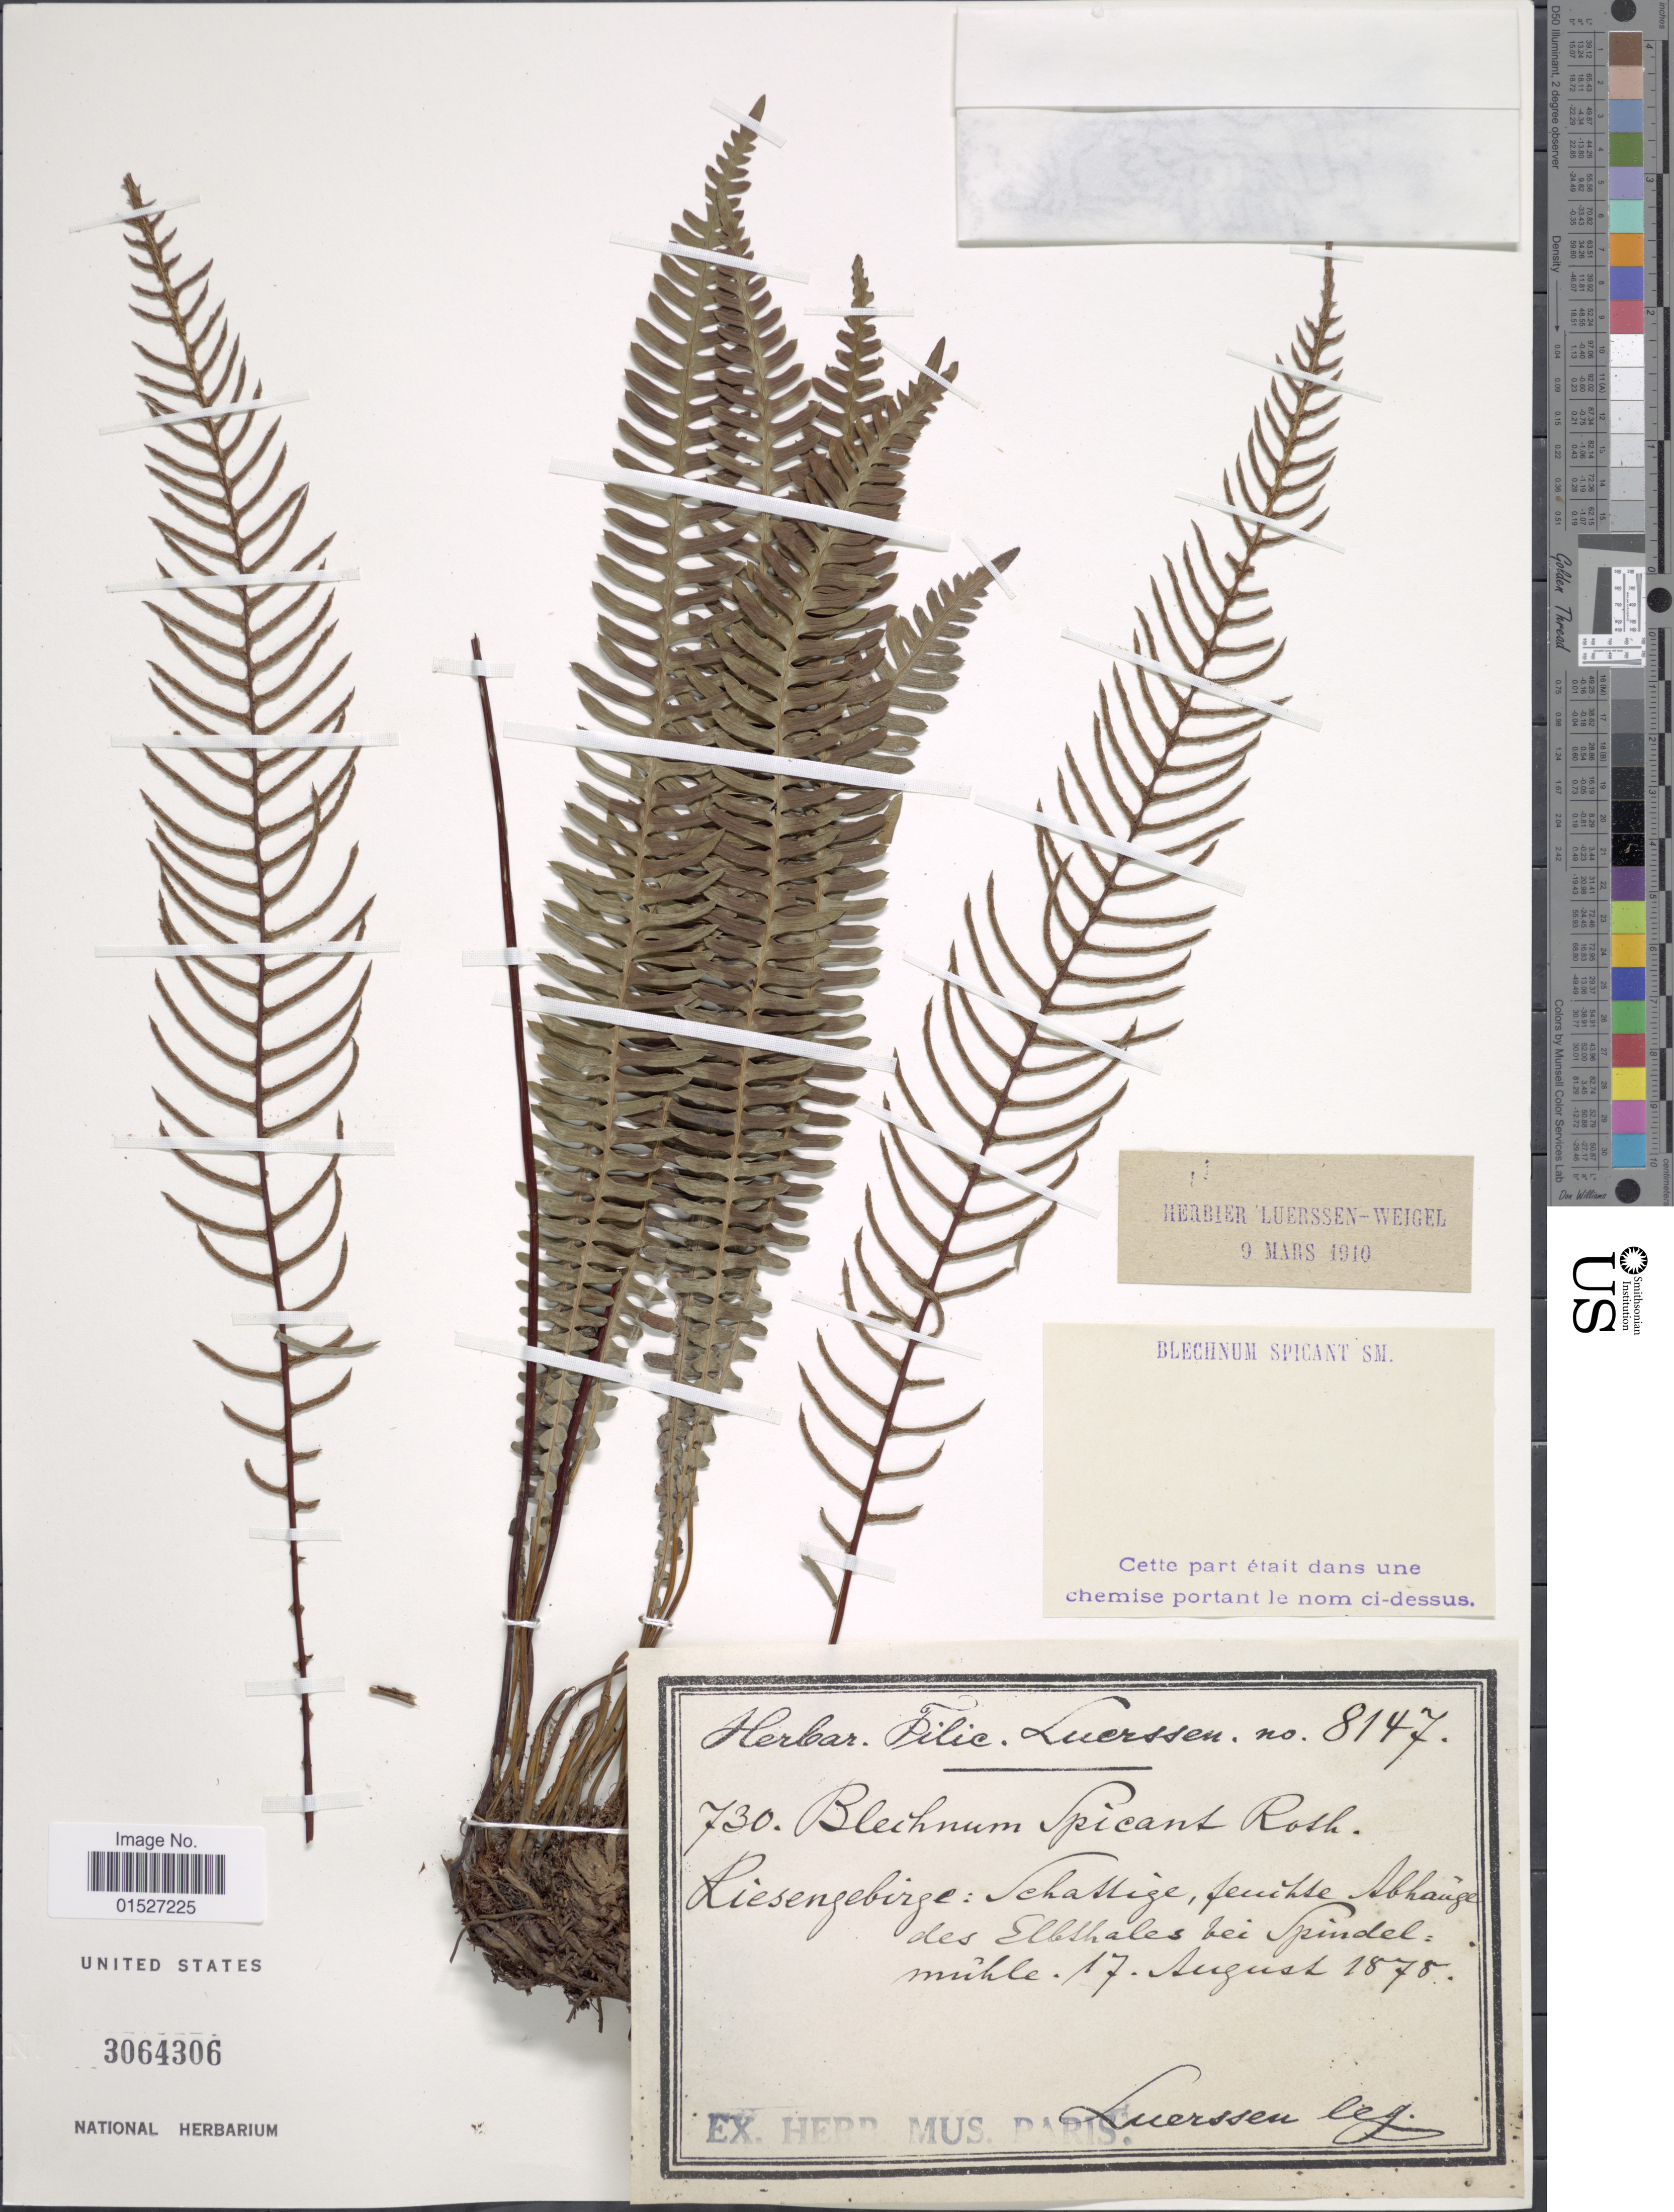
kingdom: Plantae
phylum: Tracheophyta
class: Polypodiopsida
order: Polypodiales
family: Blechnaceae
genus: Blechnum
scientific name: Blechnum spicant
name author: (L.) Sm.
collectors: Luerssen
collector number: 730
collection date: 1875-08-17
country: Germany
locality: Riesengebirge: Schattige, feuchte Abharige des Elbshales bei Spindel muhle. [interpreted]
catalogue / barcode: US 3064306